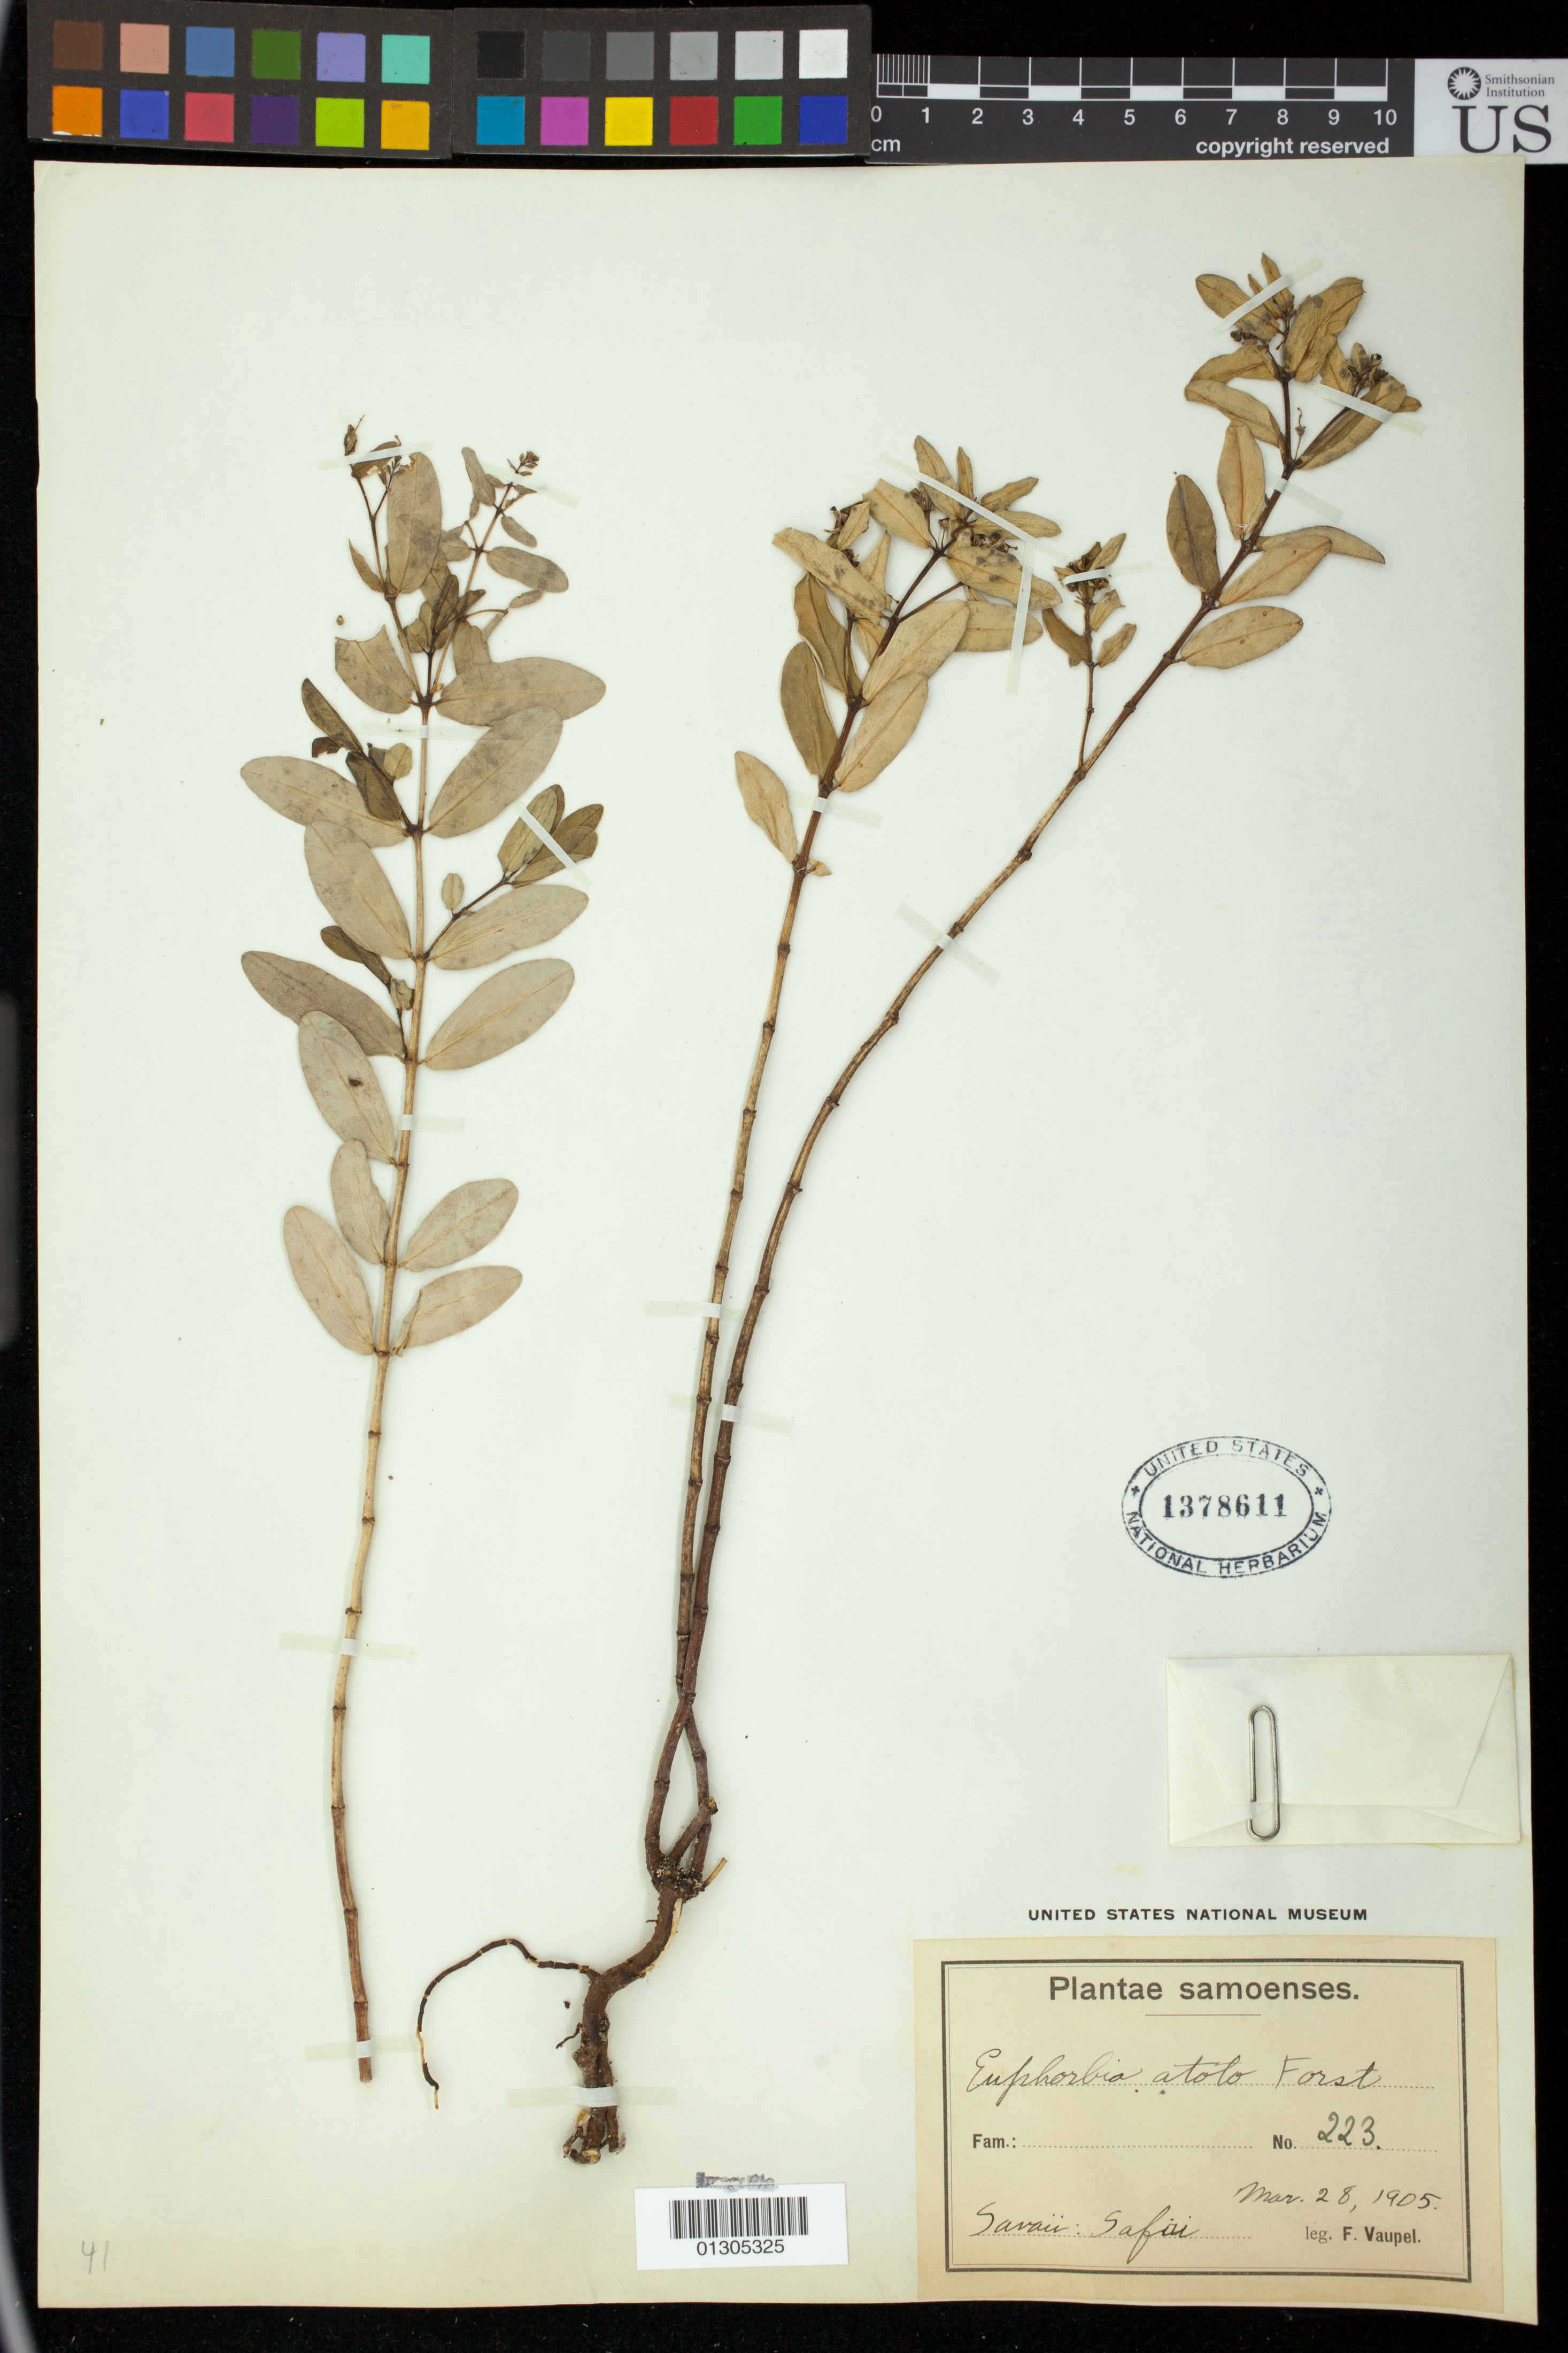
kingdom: Plantae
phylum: Tracheophyta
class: Magnoliopsida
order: Malpighiales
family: Euphorbiaceae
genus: Euphorbia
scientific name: Euphorbia chamissonis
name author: (Klotzsch ex Klotzsch & Garcke) Boiss.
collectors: F. Vaupel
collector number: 223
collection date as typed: Mar. 28, 1905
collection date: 1905-03-28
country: Samoa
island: Savai'i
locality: Safai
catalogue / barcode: US 1378611